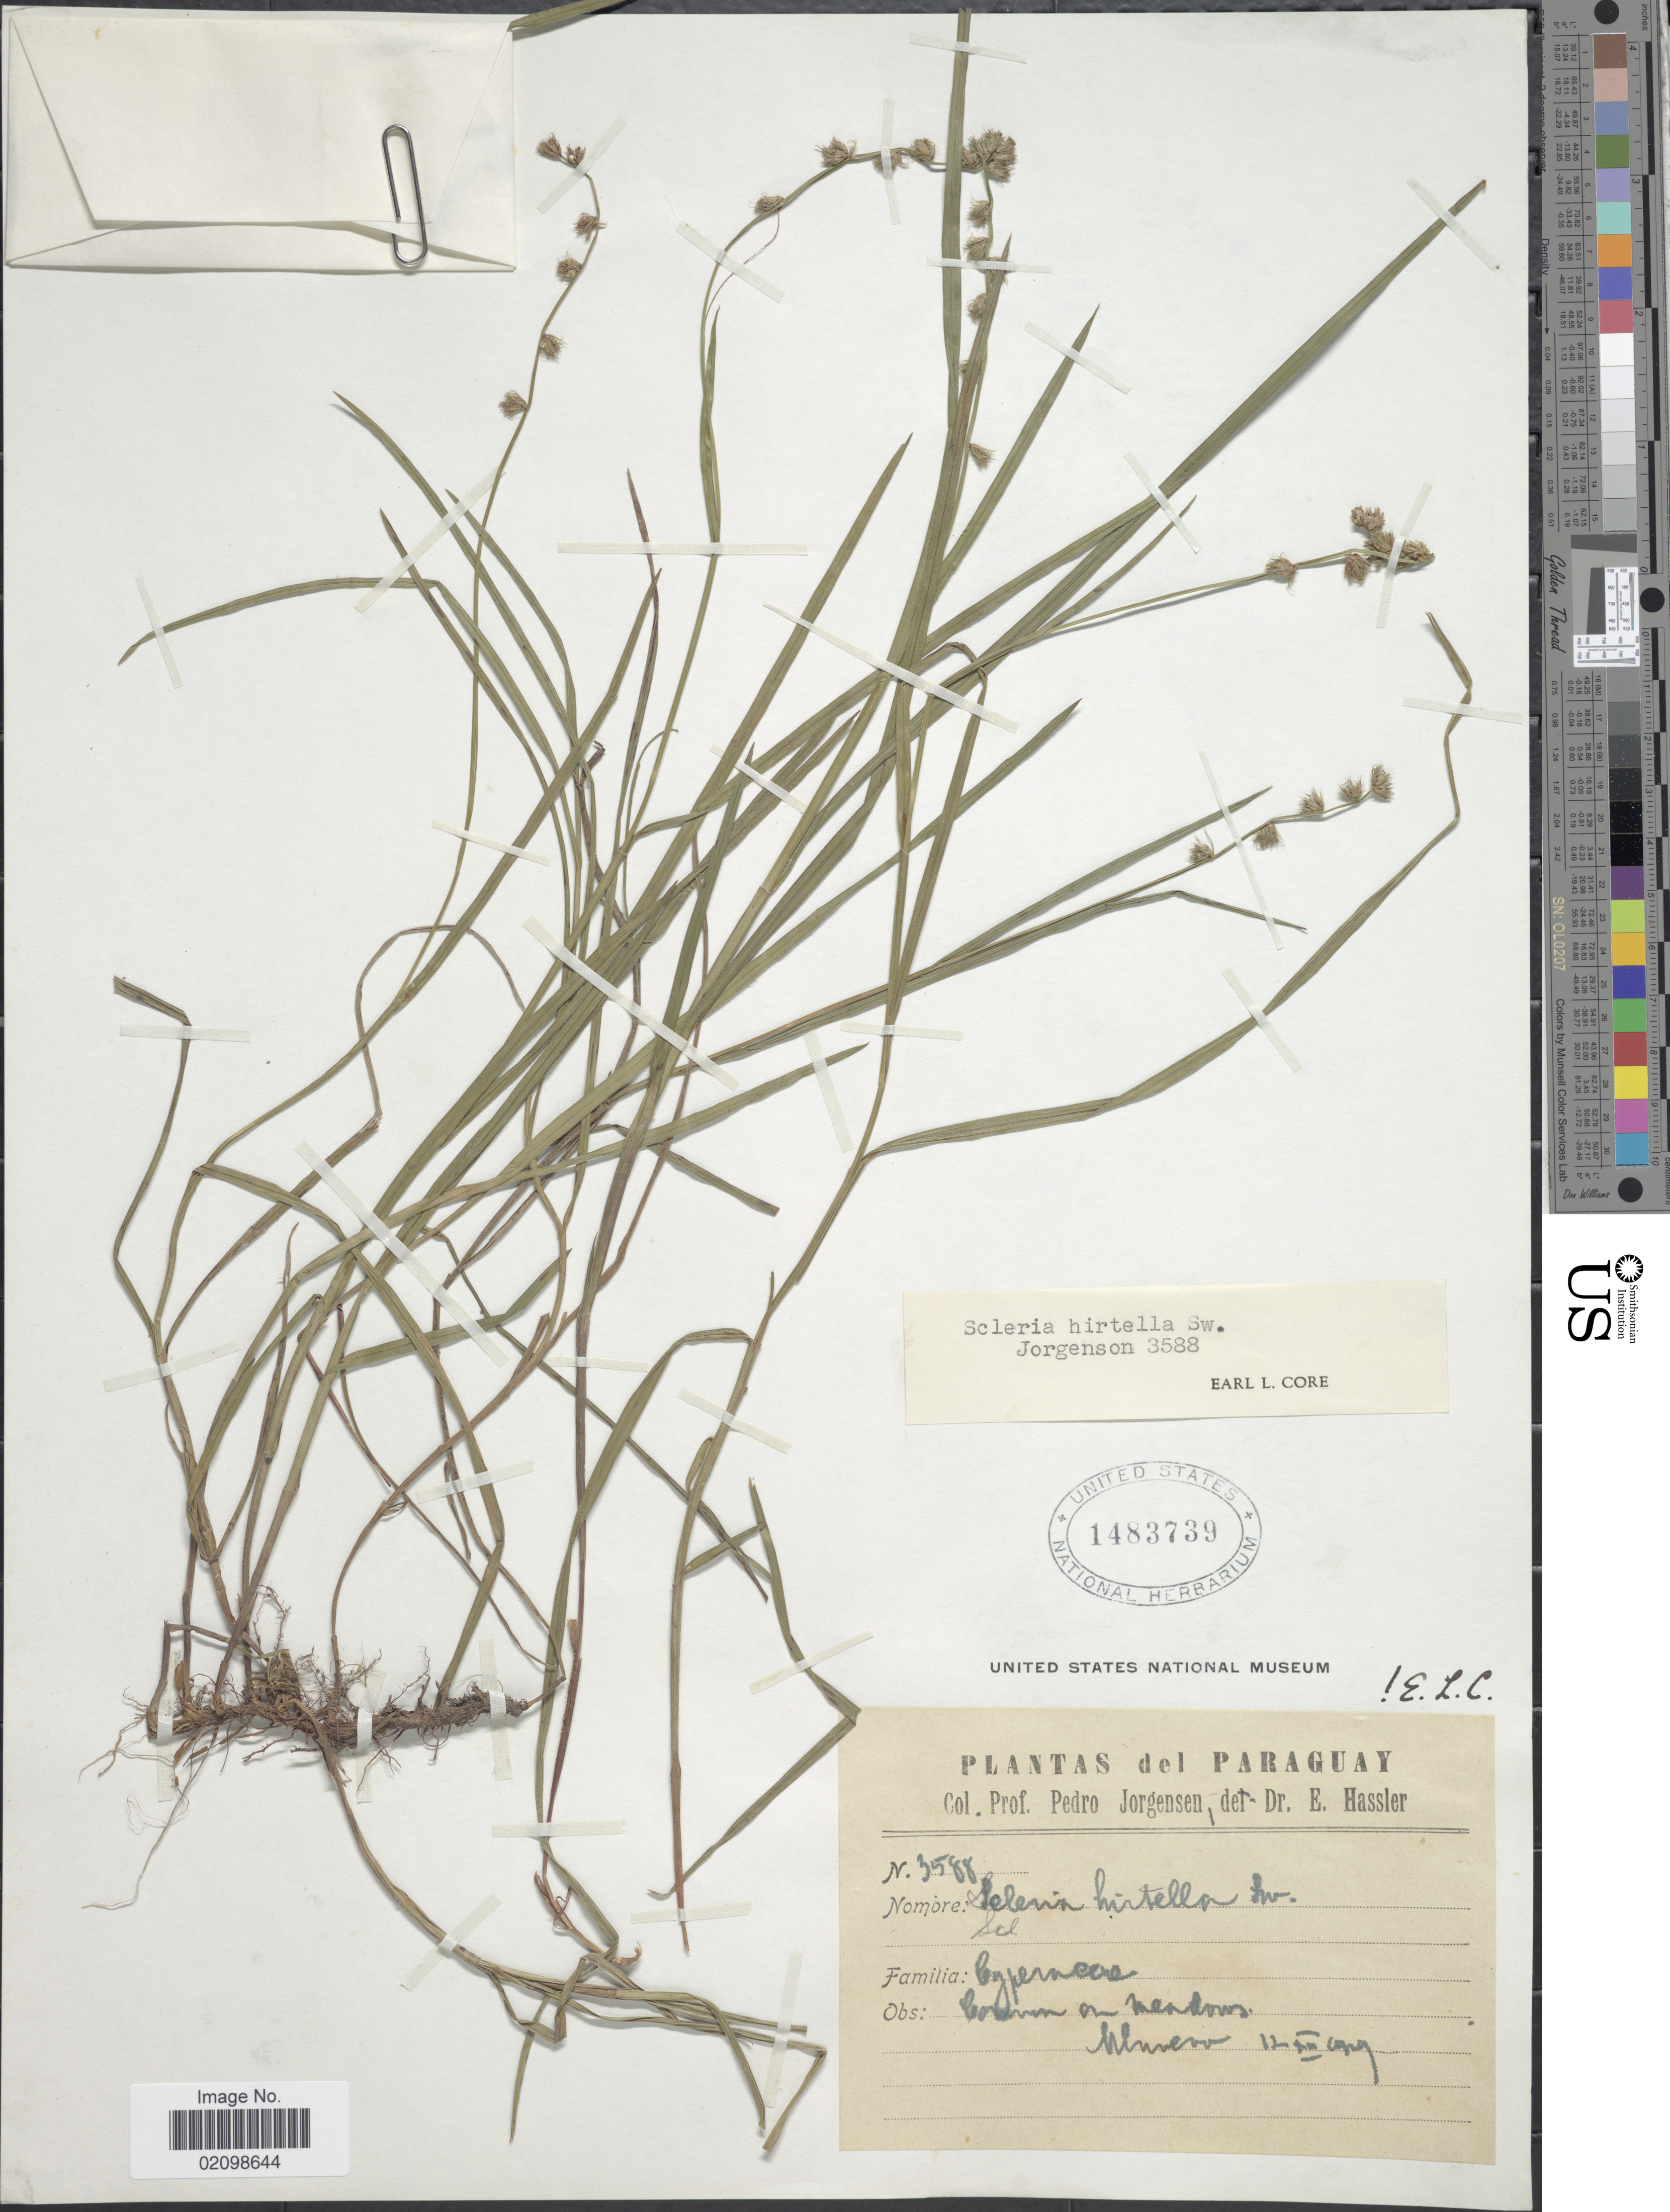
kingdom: Plantae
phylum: Tracheophyta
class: Liliopsida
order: Poales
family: Cyperaceae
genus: Scleria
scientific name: Scleria distans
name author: Poir.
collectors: P. Jörgensen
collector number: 3588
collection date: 1929-12-12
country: Paraguay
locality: Mbuvevo [interpreted]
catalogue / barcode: US 1483739